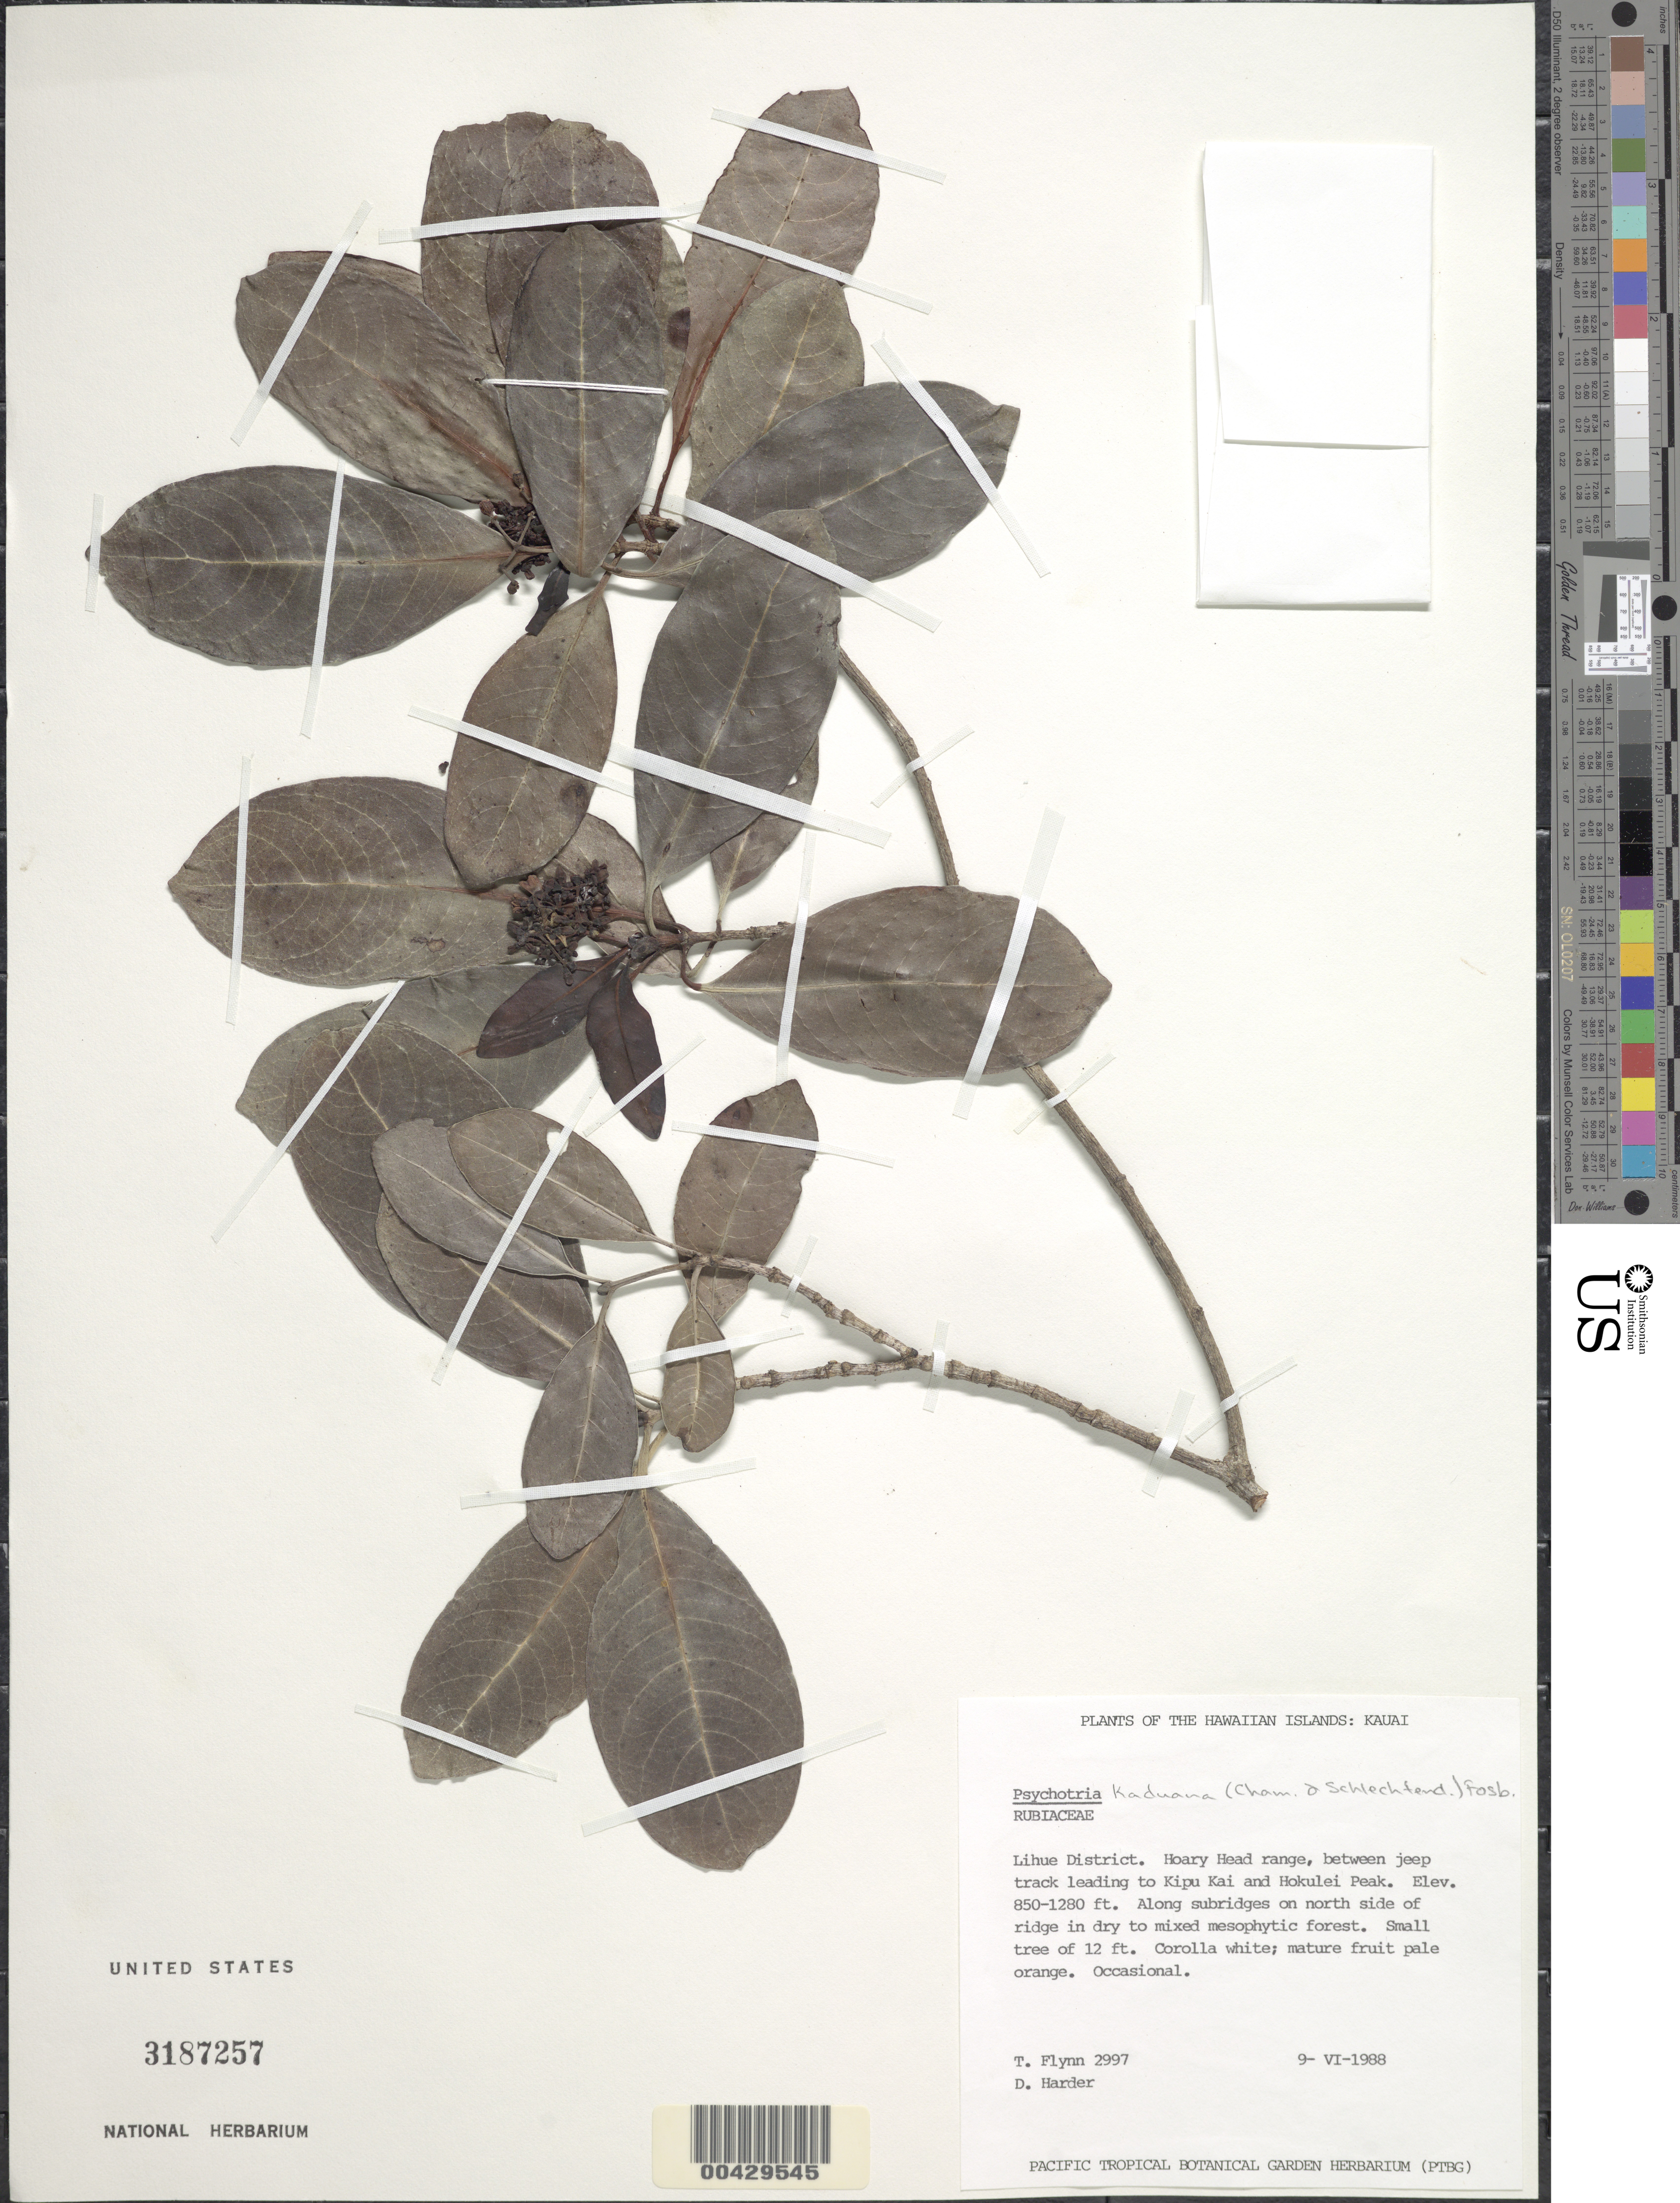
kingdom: Plantae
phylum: Tracheophyta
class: Magnoliopsida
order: Gentianales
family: Rubiaceae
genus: Psychotria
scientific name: Psychotria kaduana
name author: (Cham. & Schltdl.) Fosberg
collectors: T. W. Flynn & D. Harder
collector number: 2997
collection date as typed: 9 Jun 1988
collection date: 1988-06-09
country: United States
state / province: Hawaii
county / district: Kauai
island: Kaua'i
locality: Lihue District. Hoary Head Range, between jeep track leading to Kipu Kai and Hokulei Peak.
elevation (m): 259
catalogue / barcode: US 3187257